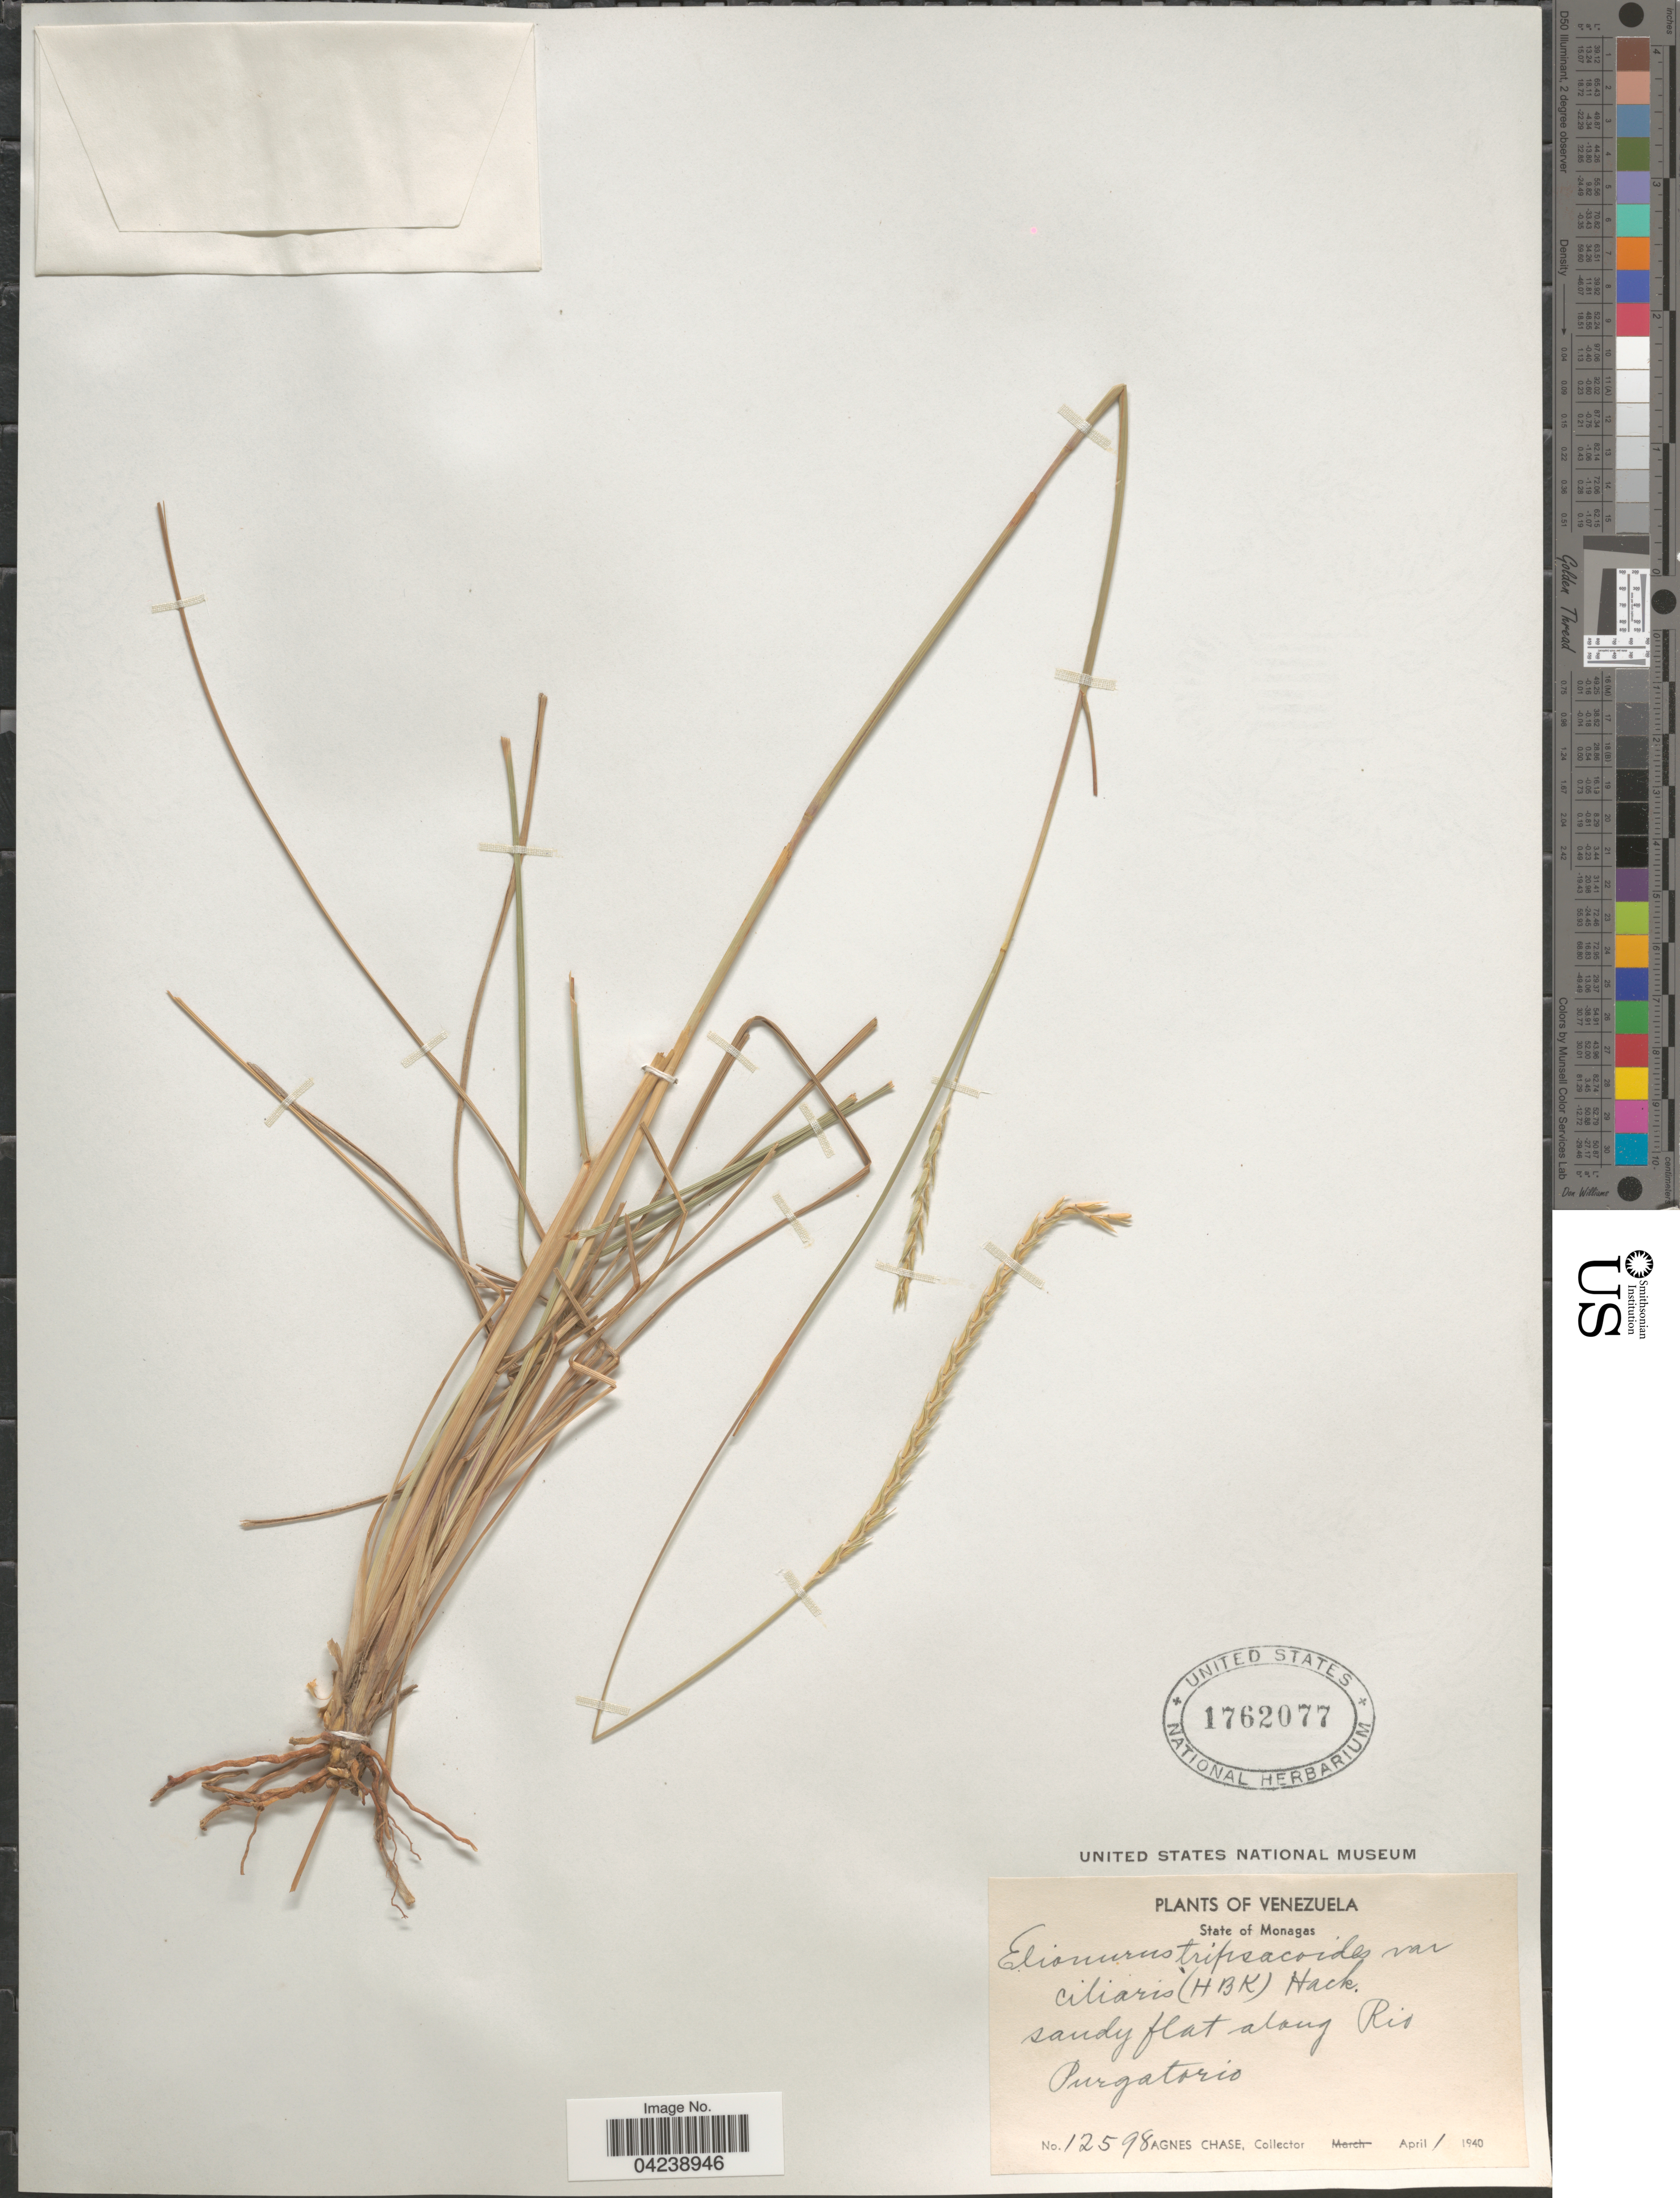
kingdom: Plantae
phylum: Tracheophyta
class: Liliopsida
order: Poales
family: Poaceae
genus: Elionurus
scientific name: Elionurus ciliaris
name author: Kunth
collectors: A. Chase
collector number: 12598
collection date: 1940-04-01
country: Venezuela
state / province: Monagas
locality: Sandy flat along Rio Purgatorio.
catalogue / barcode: US 1762077